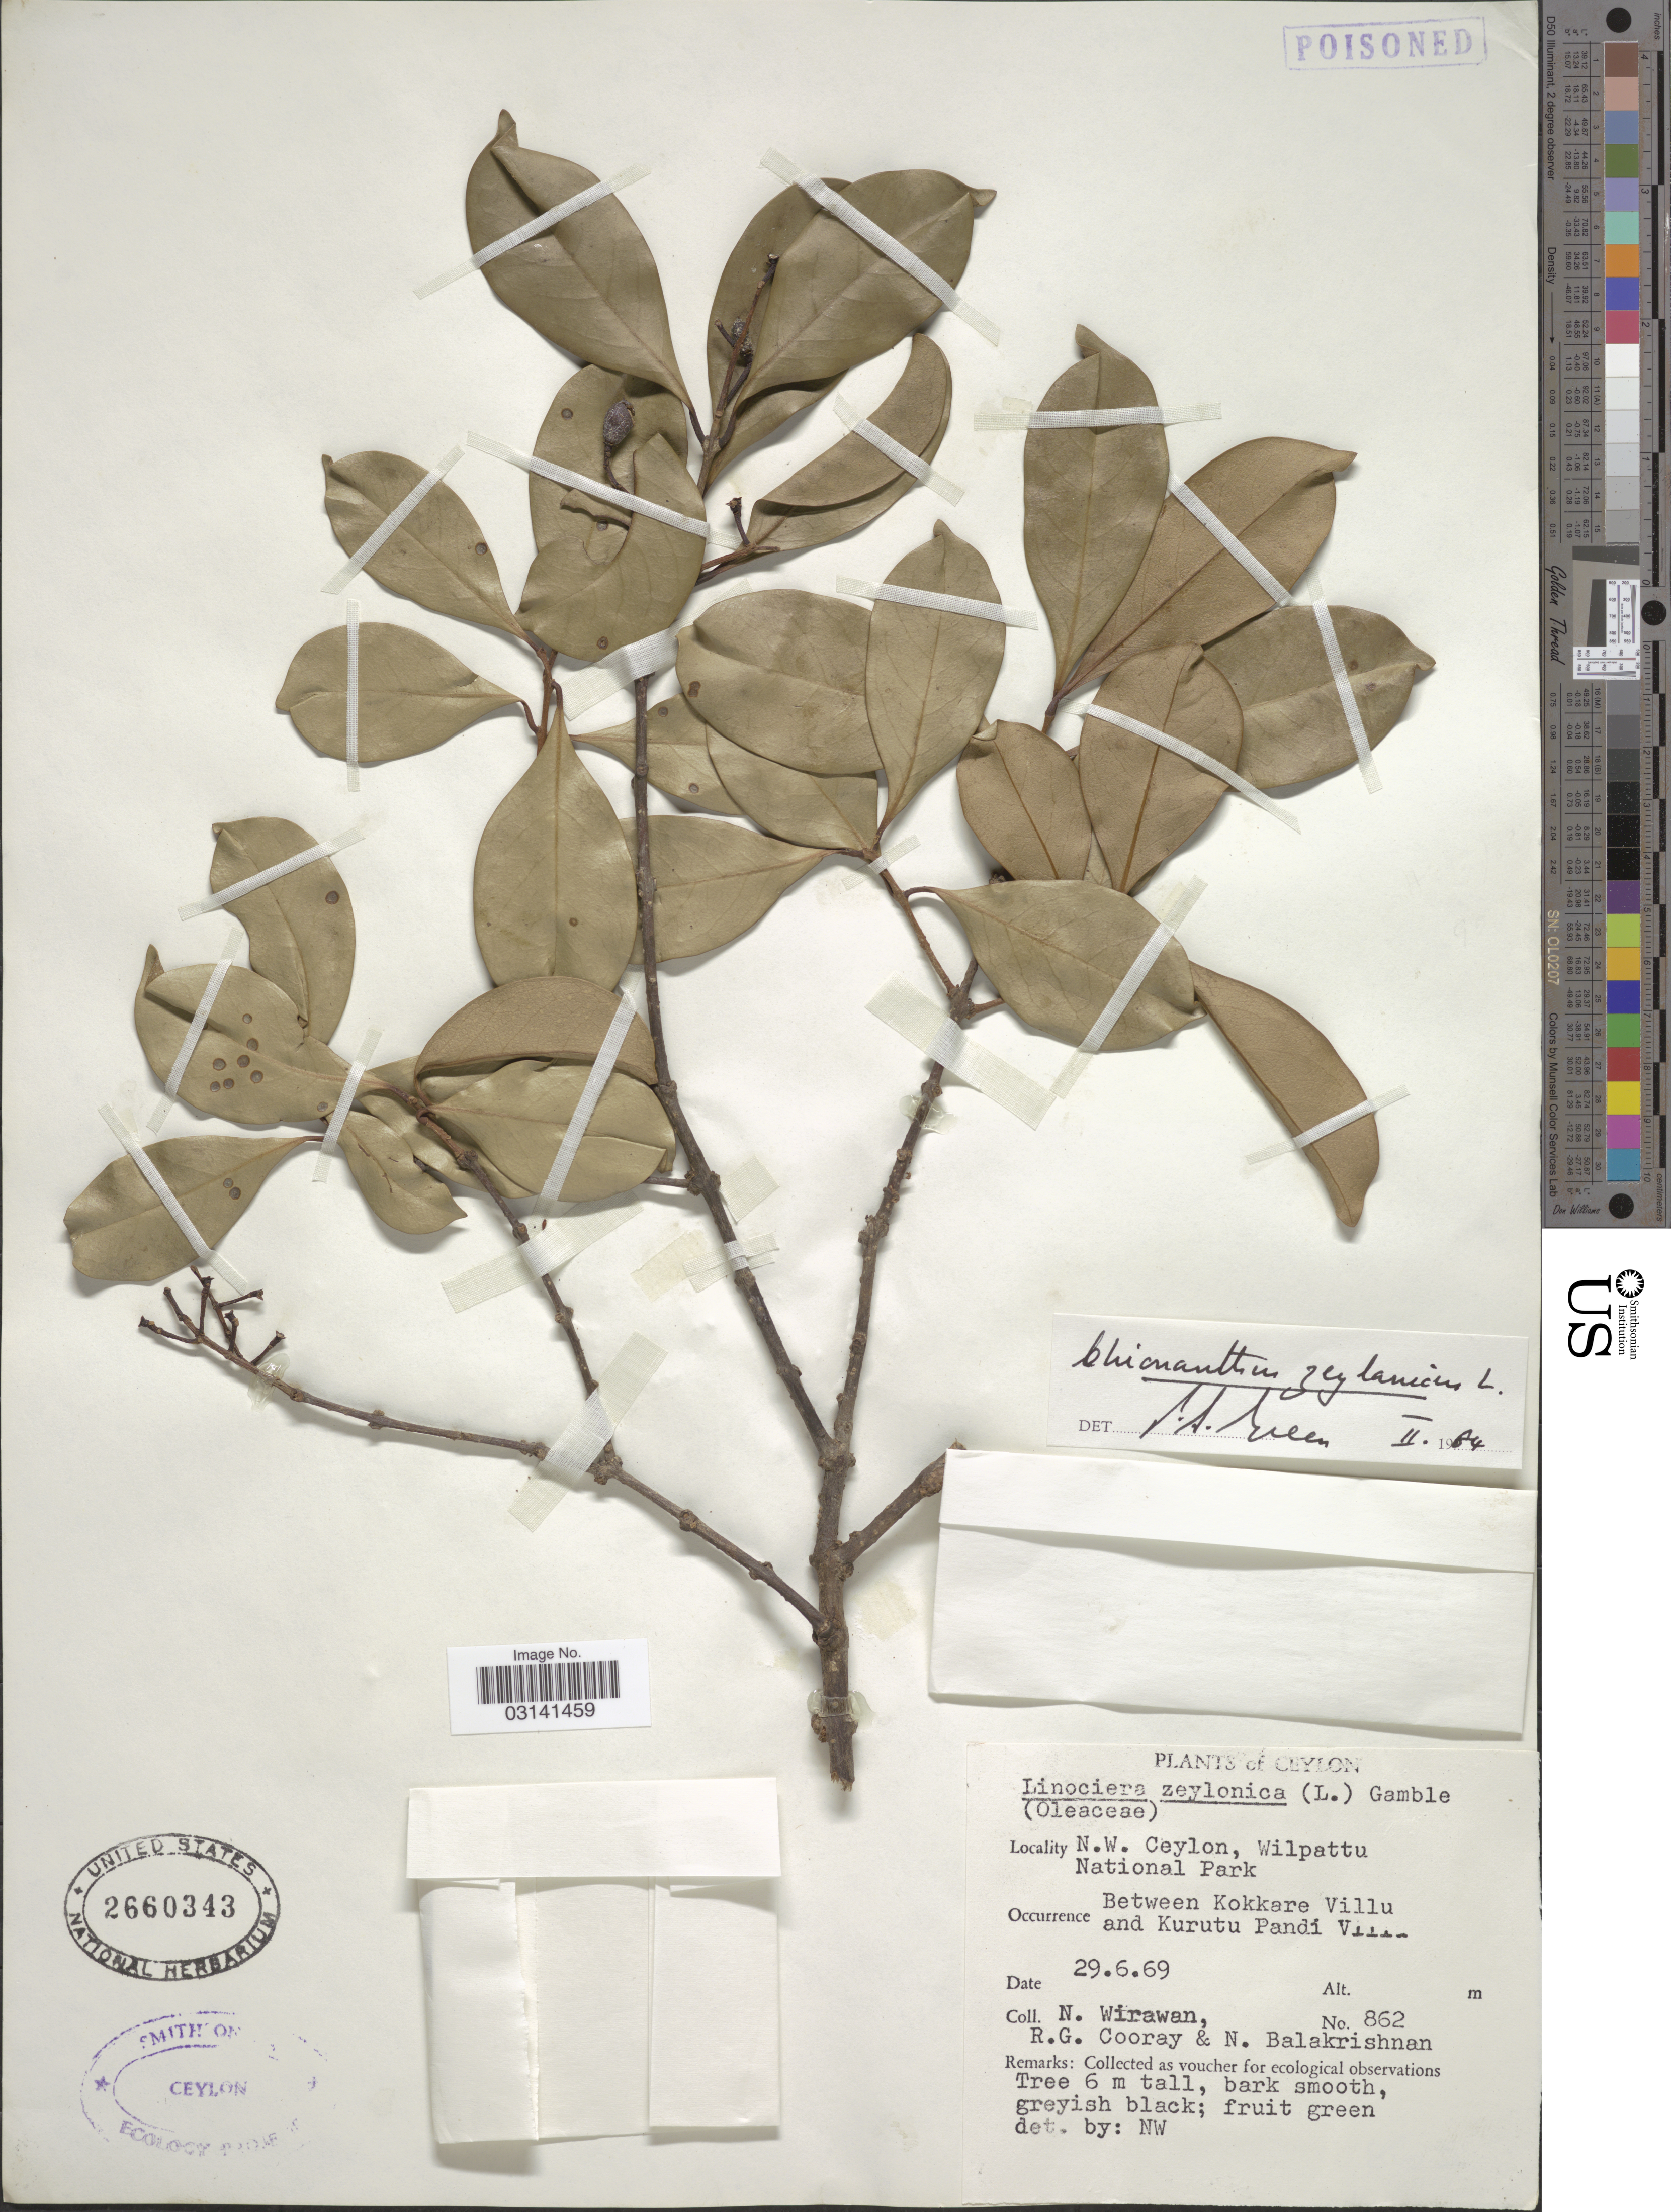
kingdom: Plantae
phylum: Tracheophyta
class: Magnoliopsida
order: Lamiales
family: Oleaceae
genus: Chionanthus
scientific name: Chionanthus zeylanicus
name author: L.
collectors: N. Wirawan, R. Cooray & N. Balakrishnan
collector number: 862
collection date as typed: Transcribed d/m/y: 29/6/69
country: Sri Lanka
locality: Ceylon. N.W. Ceylon, Wilpattu National Park. Between Kokkare Villu and Kurutu Pandi Village [interpreted].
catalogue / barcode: US 2660343